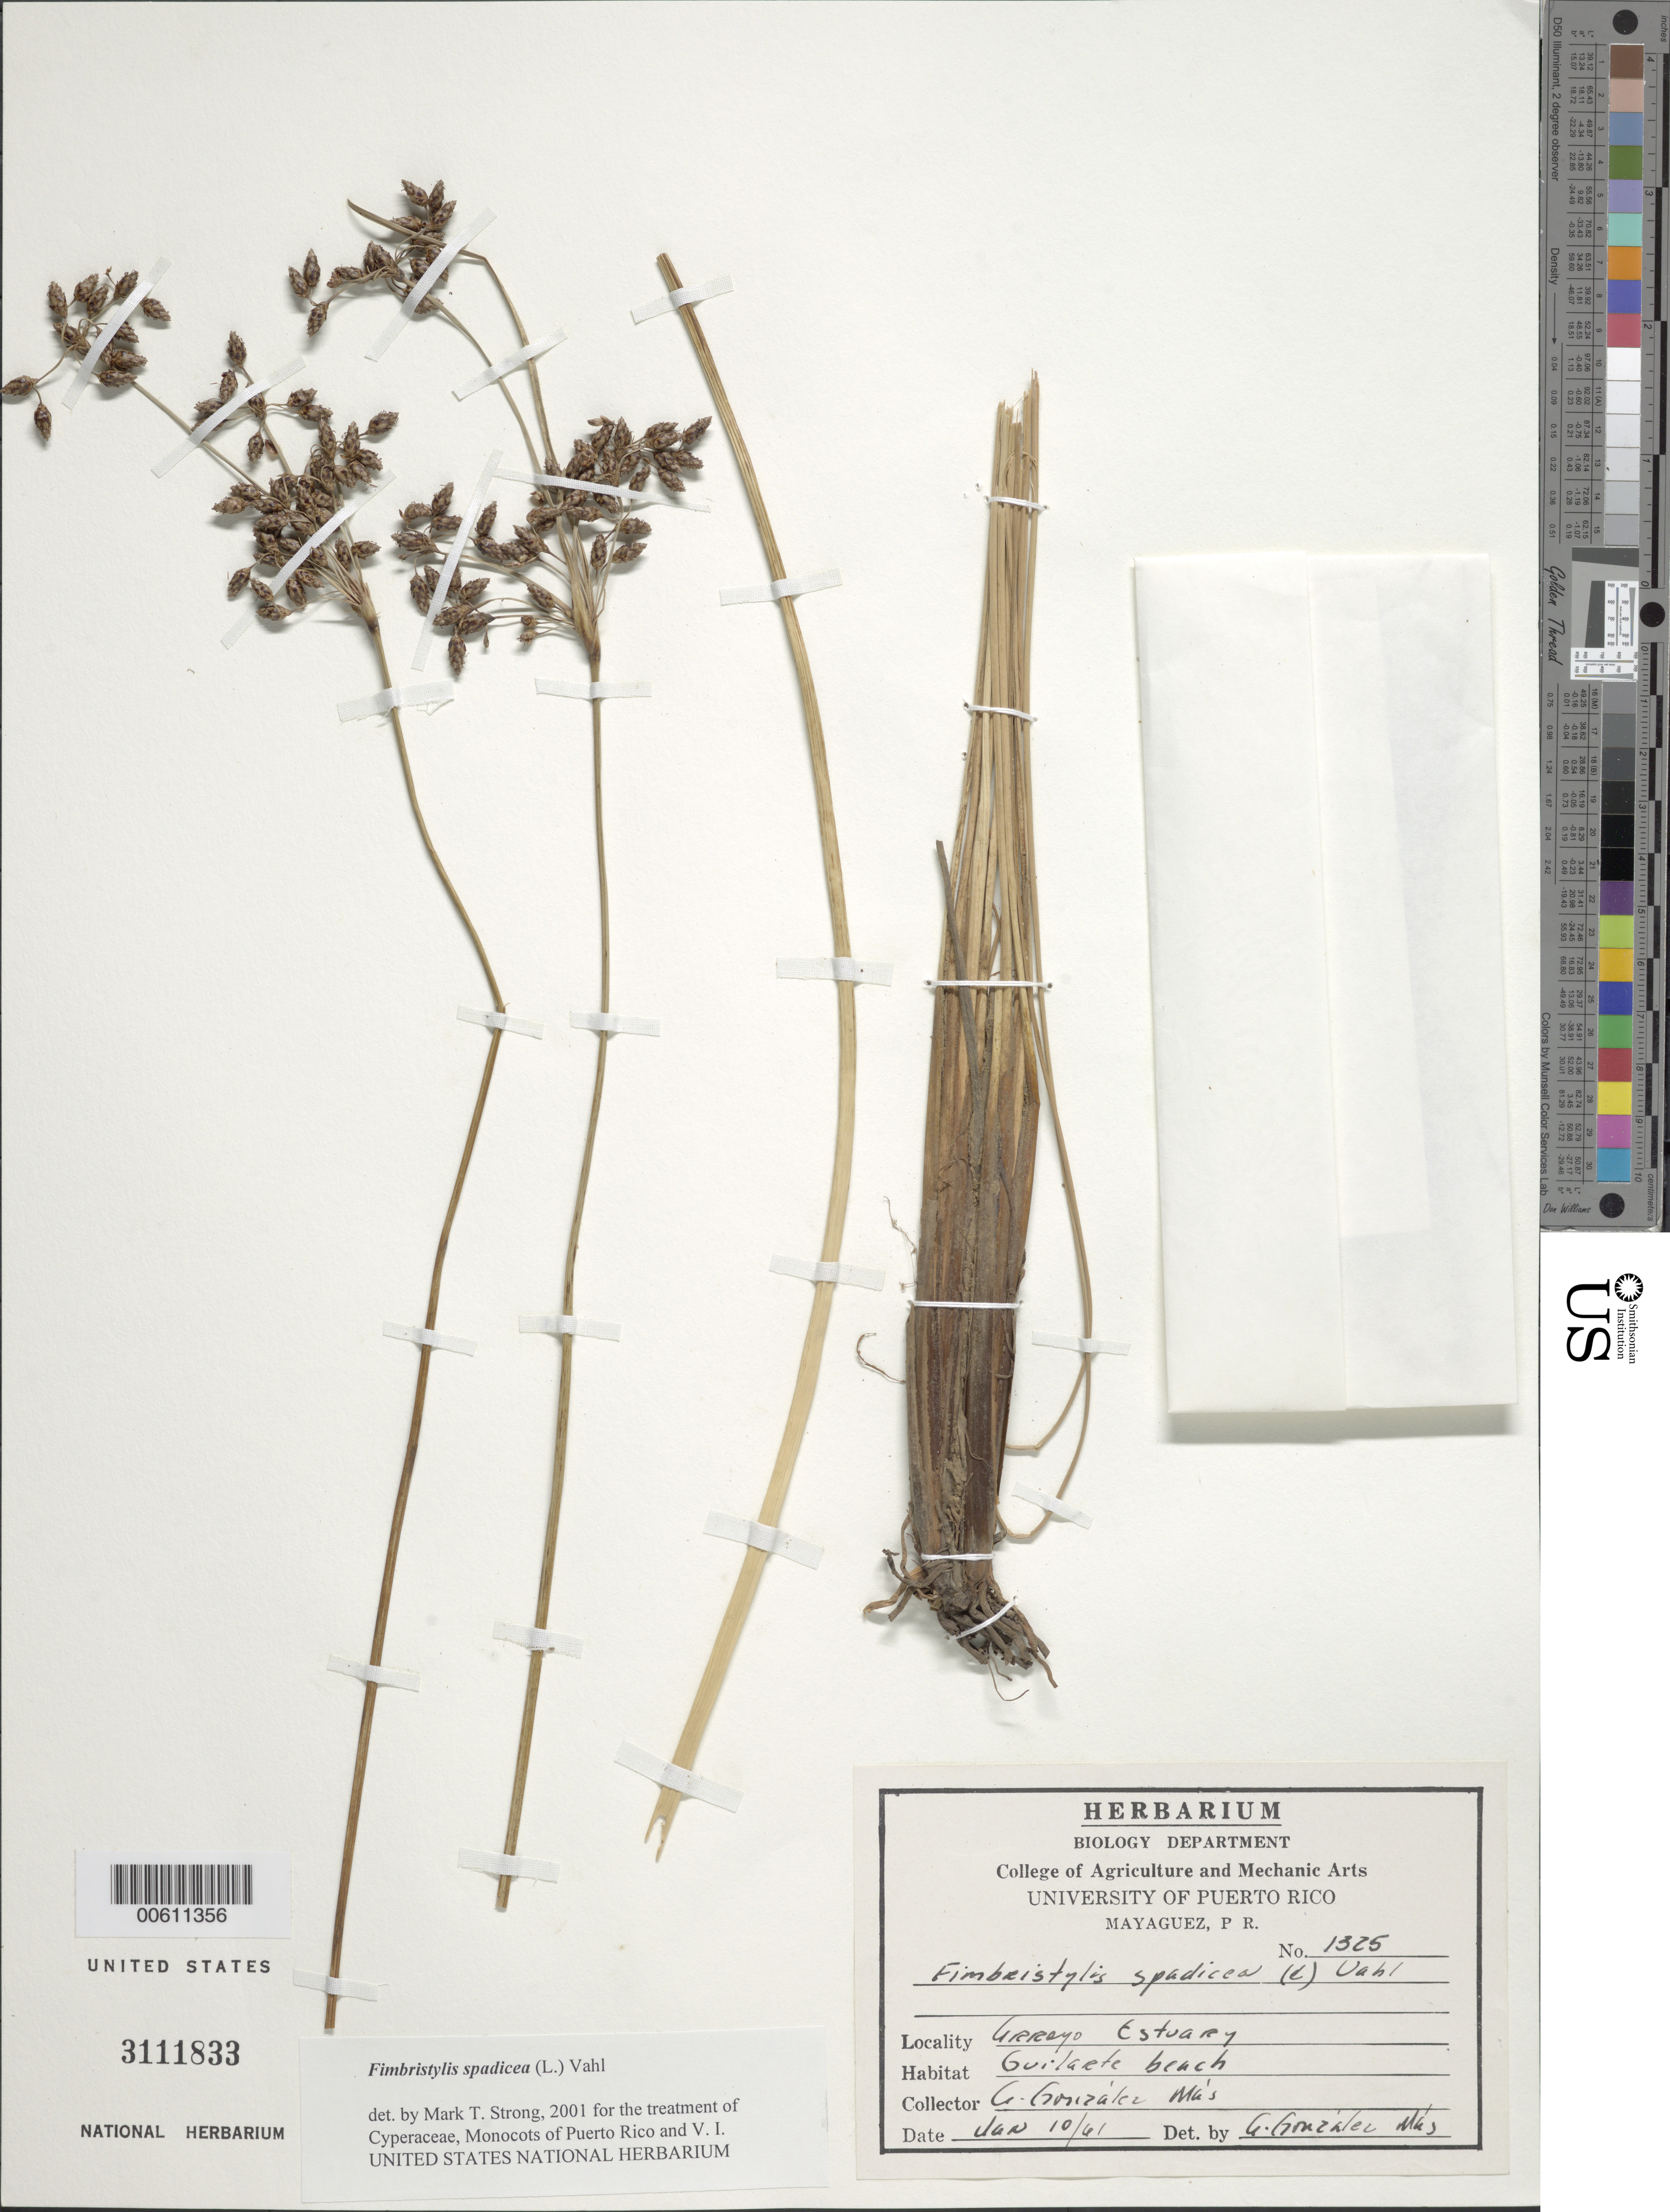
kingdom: Plantae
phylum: Tracheophyta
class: Liliopsida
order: Poales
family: Cyperaceae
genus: Fimbristylis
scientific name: Fimbristylis spadicea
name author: (L.) Vahl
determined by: Strong, M. T., (US), Smithsonian Institution - National Museum of Natural History (UNITED STATES)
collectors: A. González Más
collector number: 1325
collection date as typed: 10 Jan 1961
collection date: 1961-01-10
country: Puerto Rico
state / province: Arroyo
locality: Arroyo: Guilarte Beach.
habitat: Estuary.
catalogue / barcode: US 3111833